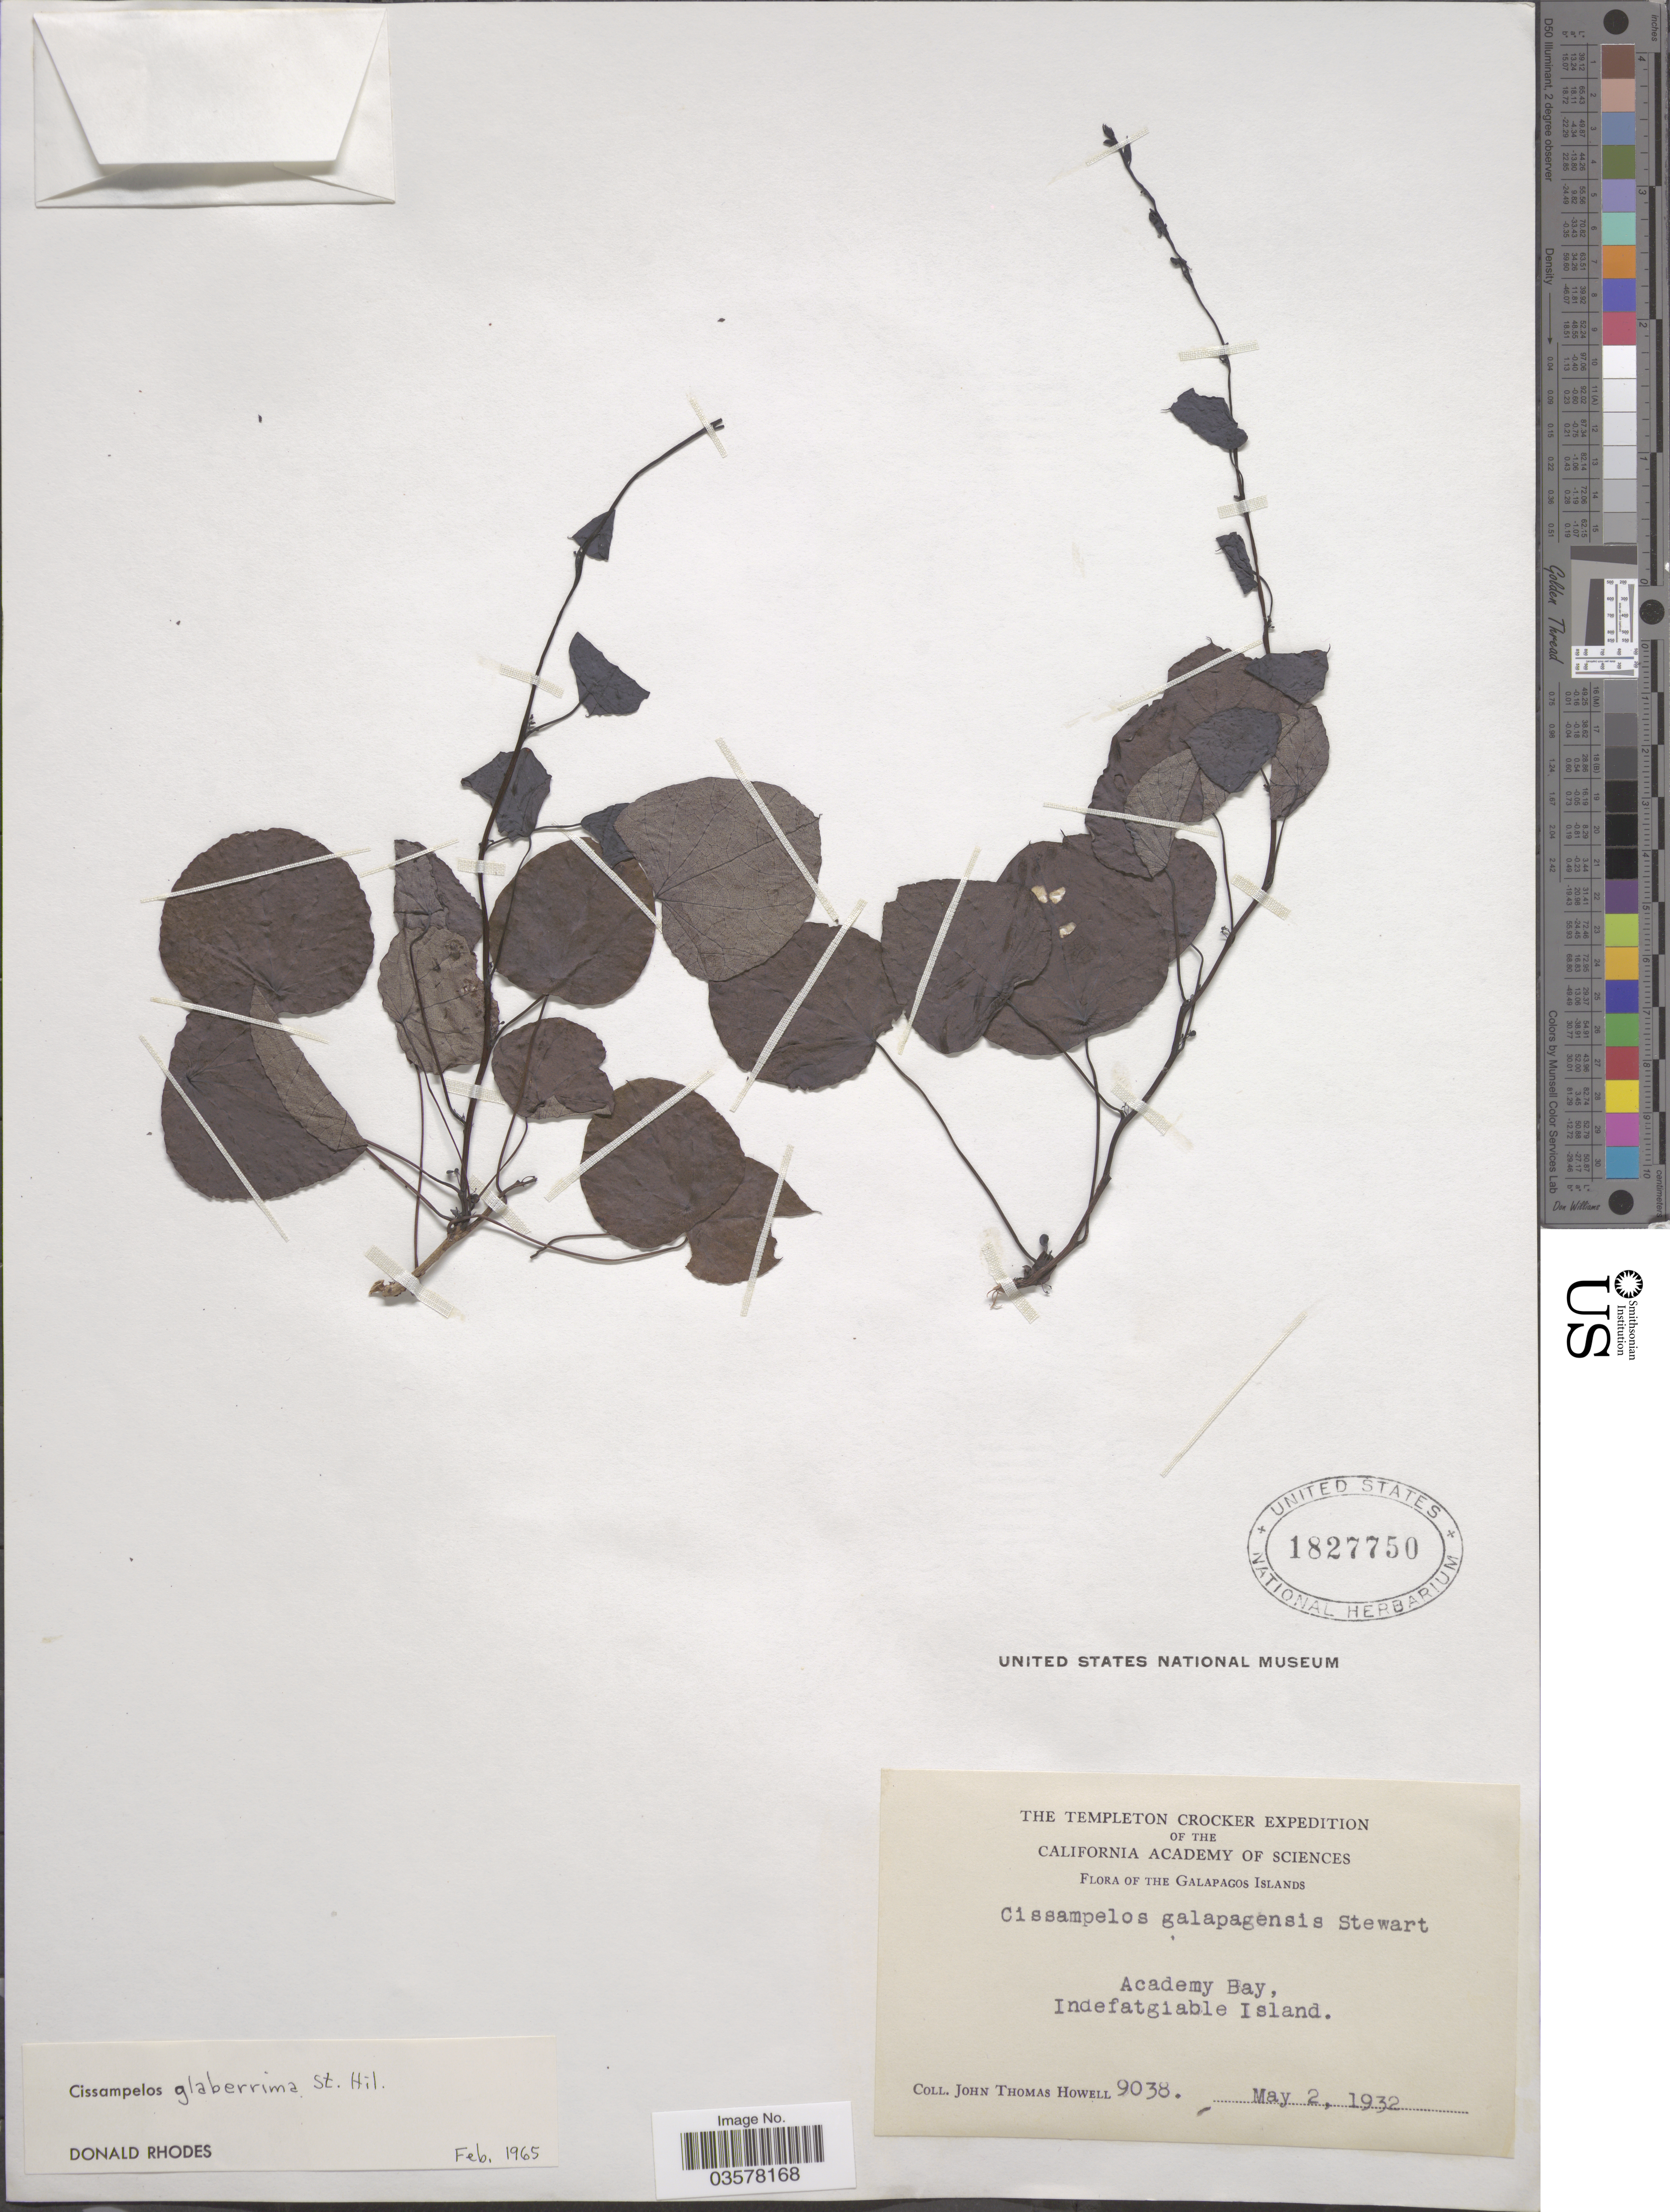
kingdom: Plantae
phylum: Tracheophyta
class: Magnoliopsida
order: Ranunculales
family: Menispermaceae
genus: Cissampelos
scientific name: Cissampelos glaberrima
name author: A. St.-Hil.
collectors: J. T. Howell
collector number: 9038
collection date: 1932-05-02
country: Ecuador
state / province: Colón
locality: The Galapagos Islands. Academy Bay, Indefatgiable Island.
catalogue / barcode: US 1827750